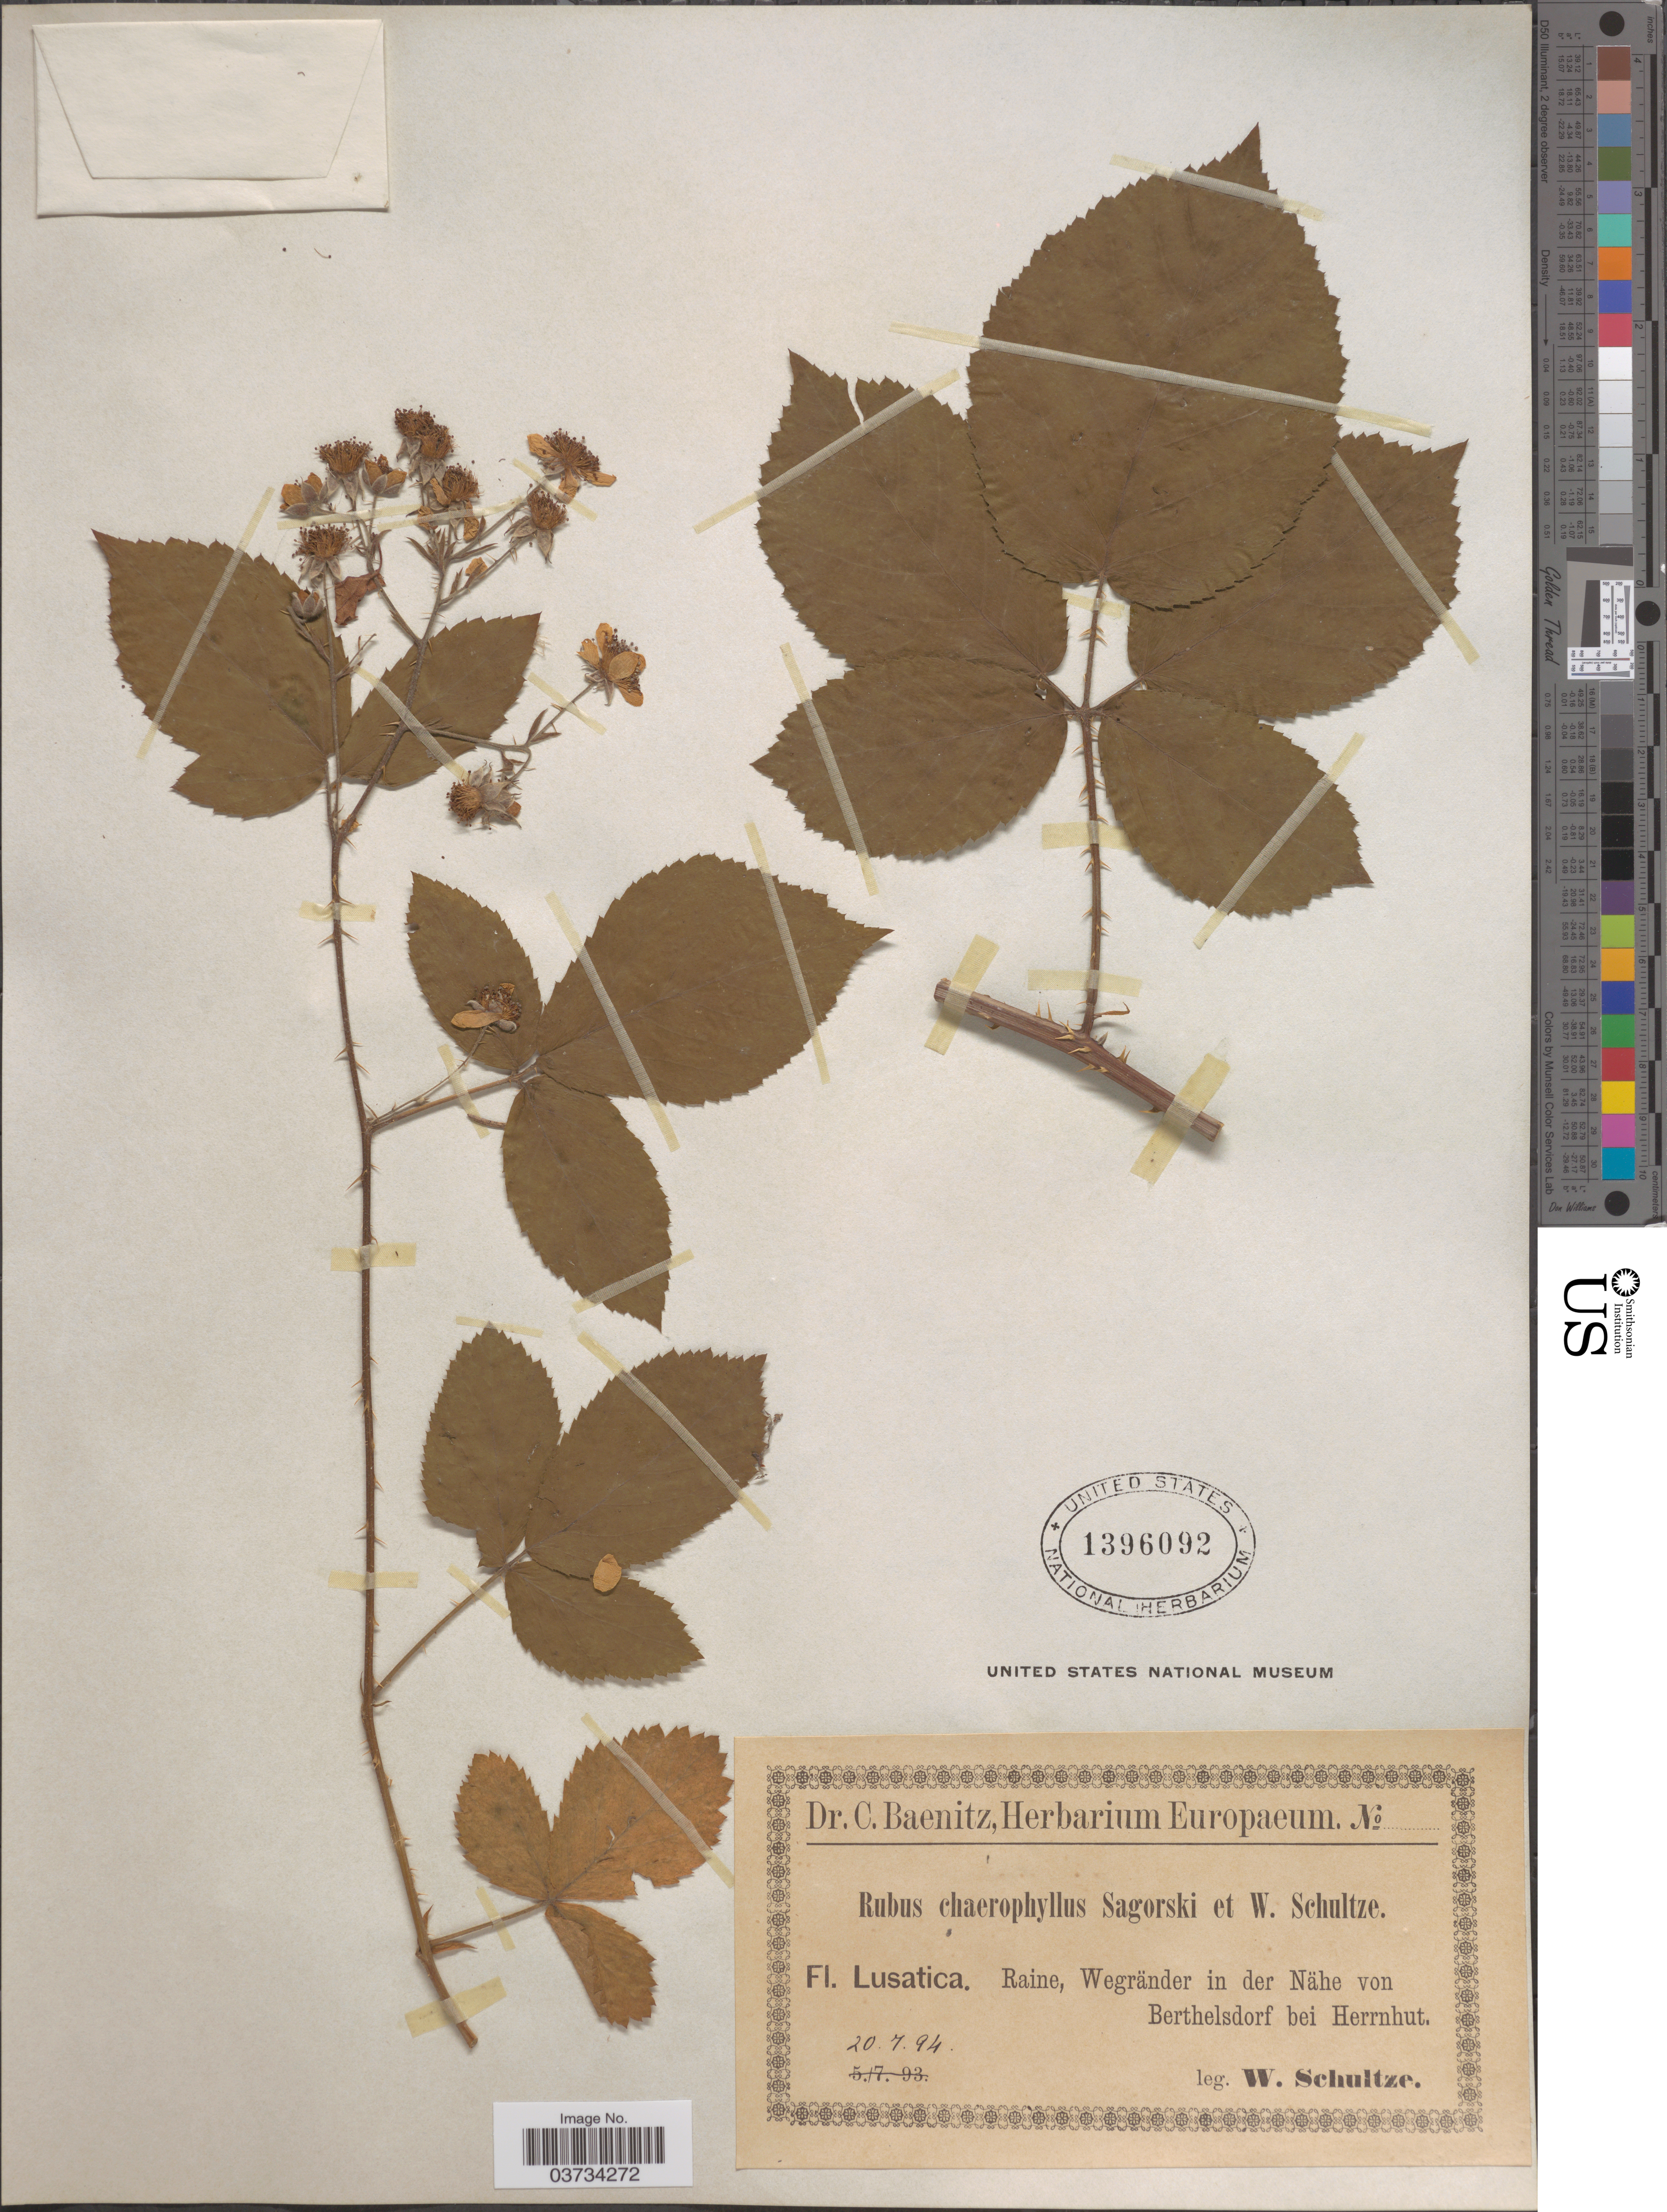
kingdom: Plantae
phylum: Tracheophyta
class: Magnoliopsida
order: Rosales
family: Rosaceae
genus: Rubus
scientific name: Rubus chaerophyllus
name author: Sagorski & W. Schultze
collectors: W. Schultze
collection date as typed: Transcribed d/m/y: 20/7/94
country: Germany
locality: Lusatica. Raine, Wegränder in der Nähe von Berthelsdorf bei Herrnhut.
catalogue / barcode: US 1396092